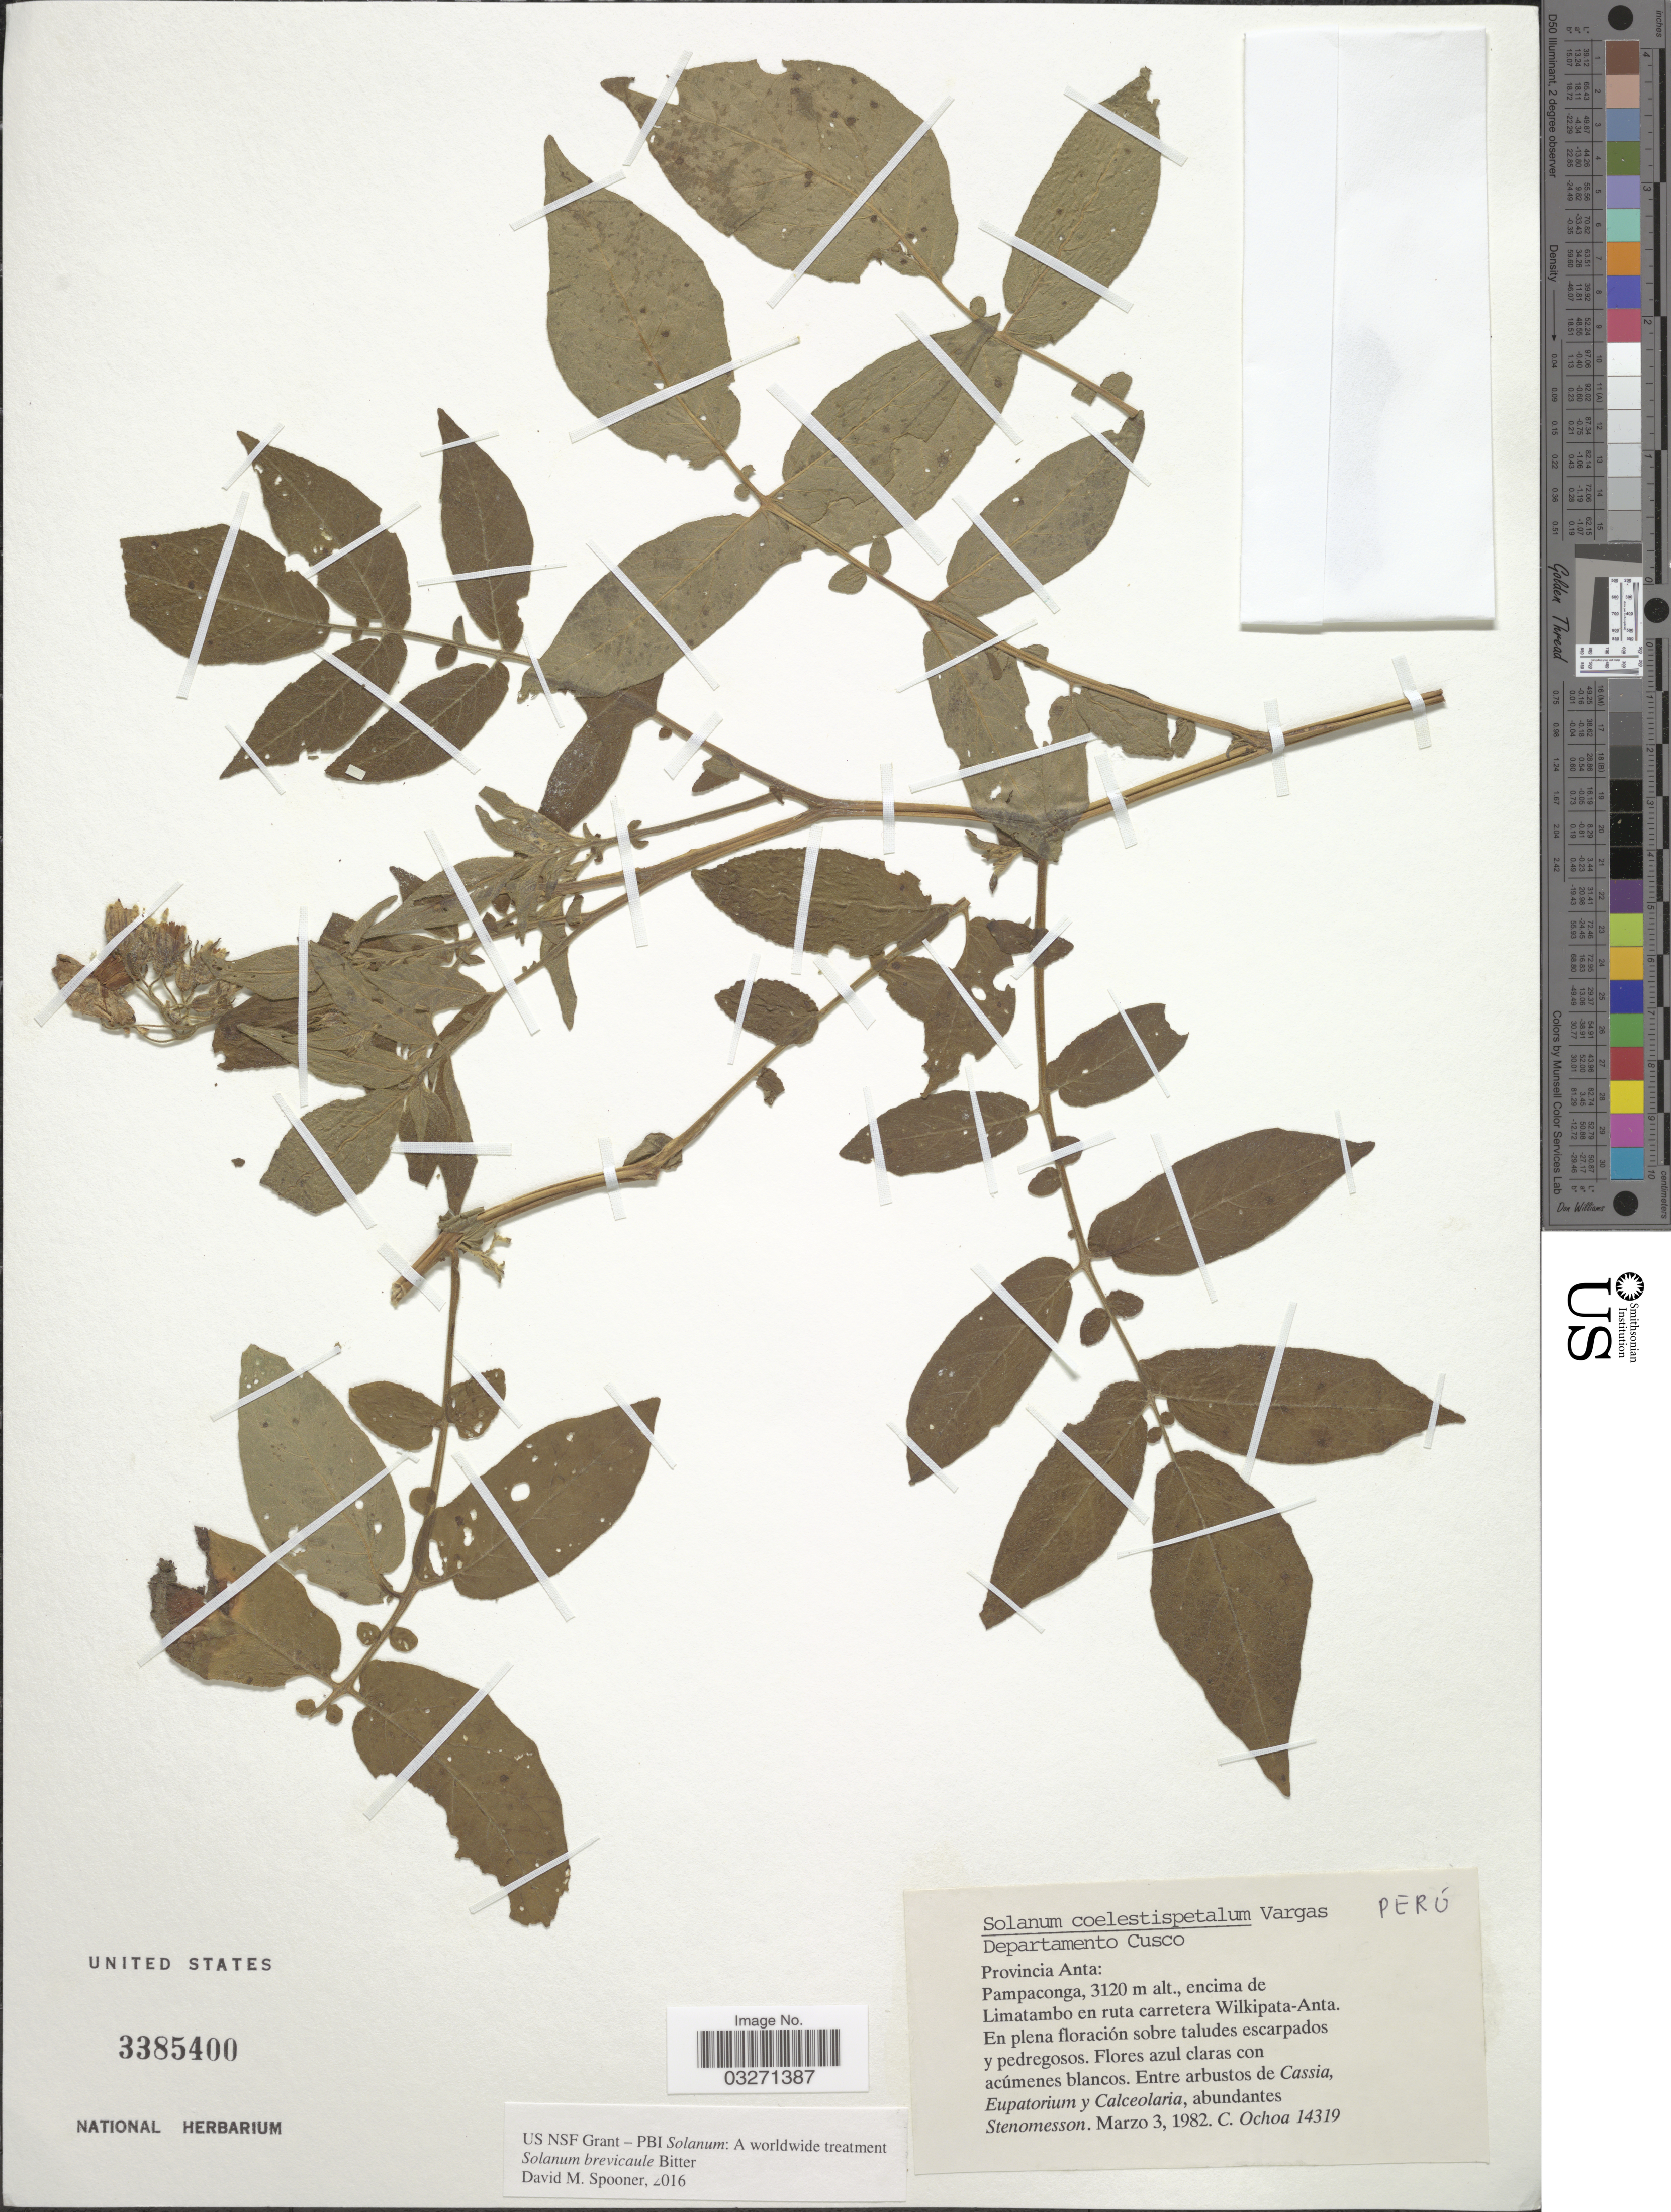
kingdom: Plantae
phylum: Tracheophyta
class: Magnoliopsida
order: Solanales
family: Solanaceae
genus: Solanum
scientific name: Solanum brevicaule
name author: Bitter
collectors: C. Ochoa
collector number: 14319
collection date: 1982-03-03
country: Peru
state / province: Cusco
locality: Departamento Cusco. Provincia Anta: Pampaconga, encima de Limatambo en ruta carretera Wilkipata-Anta.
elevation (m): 3120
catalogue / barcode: US 3385400